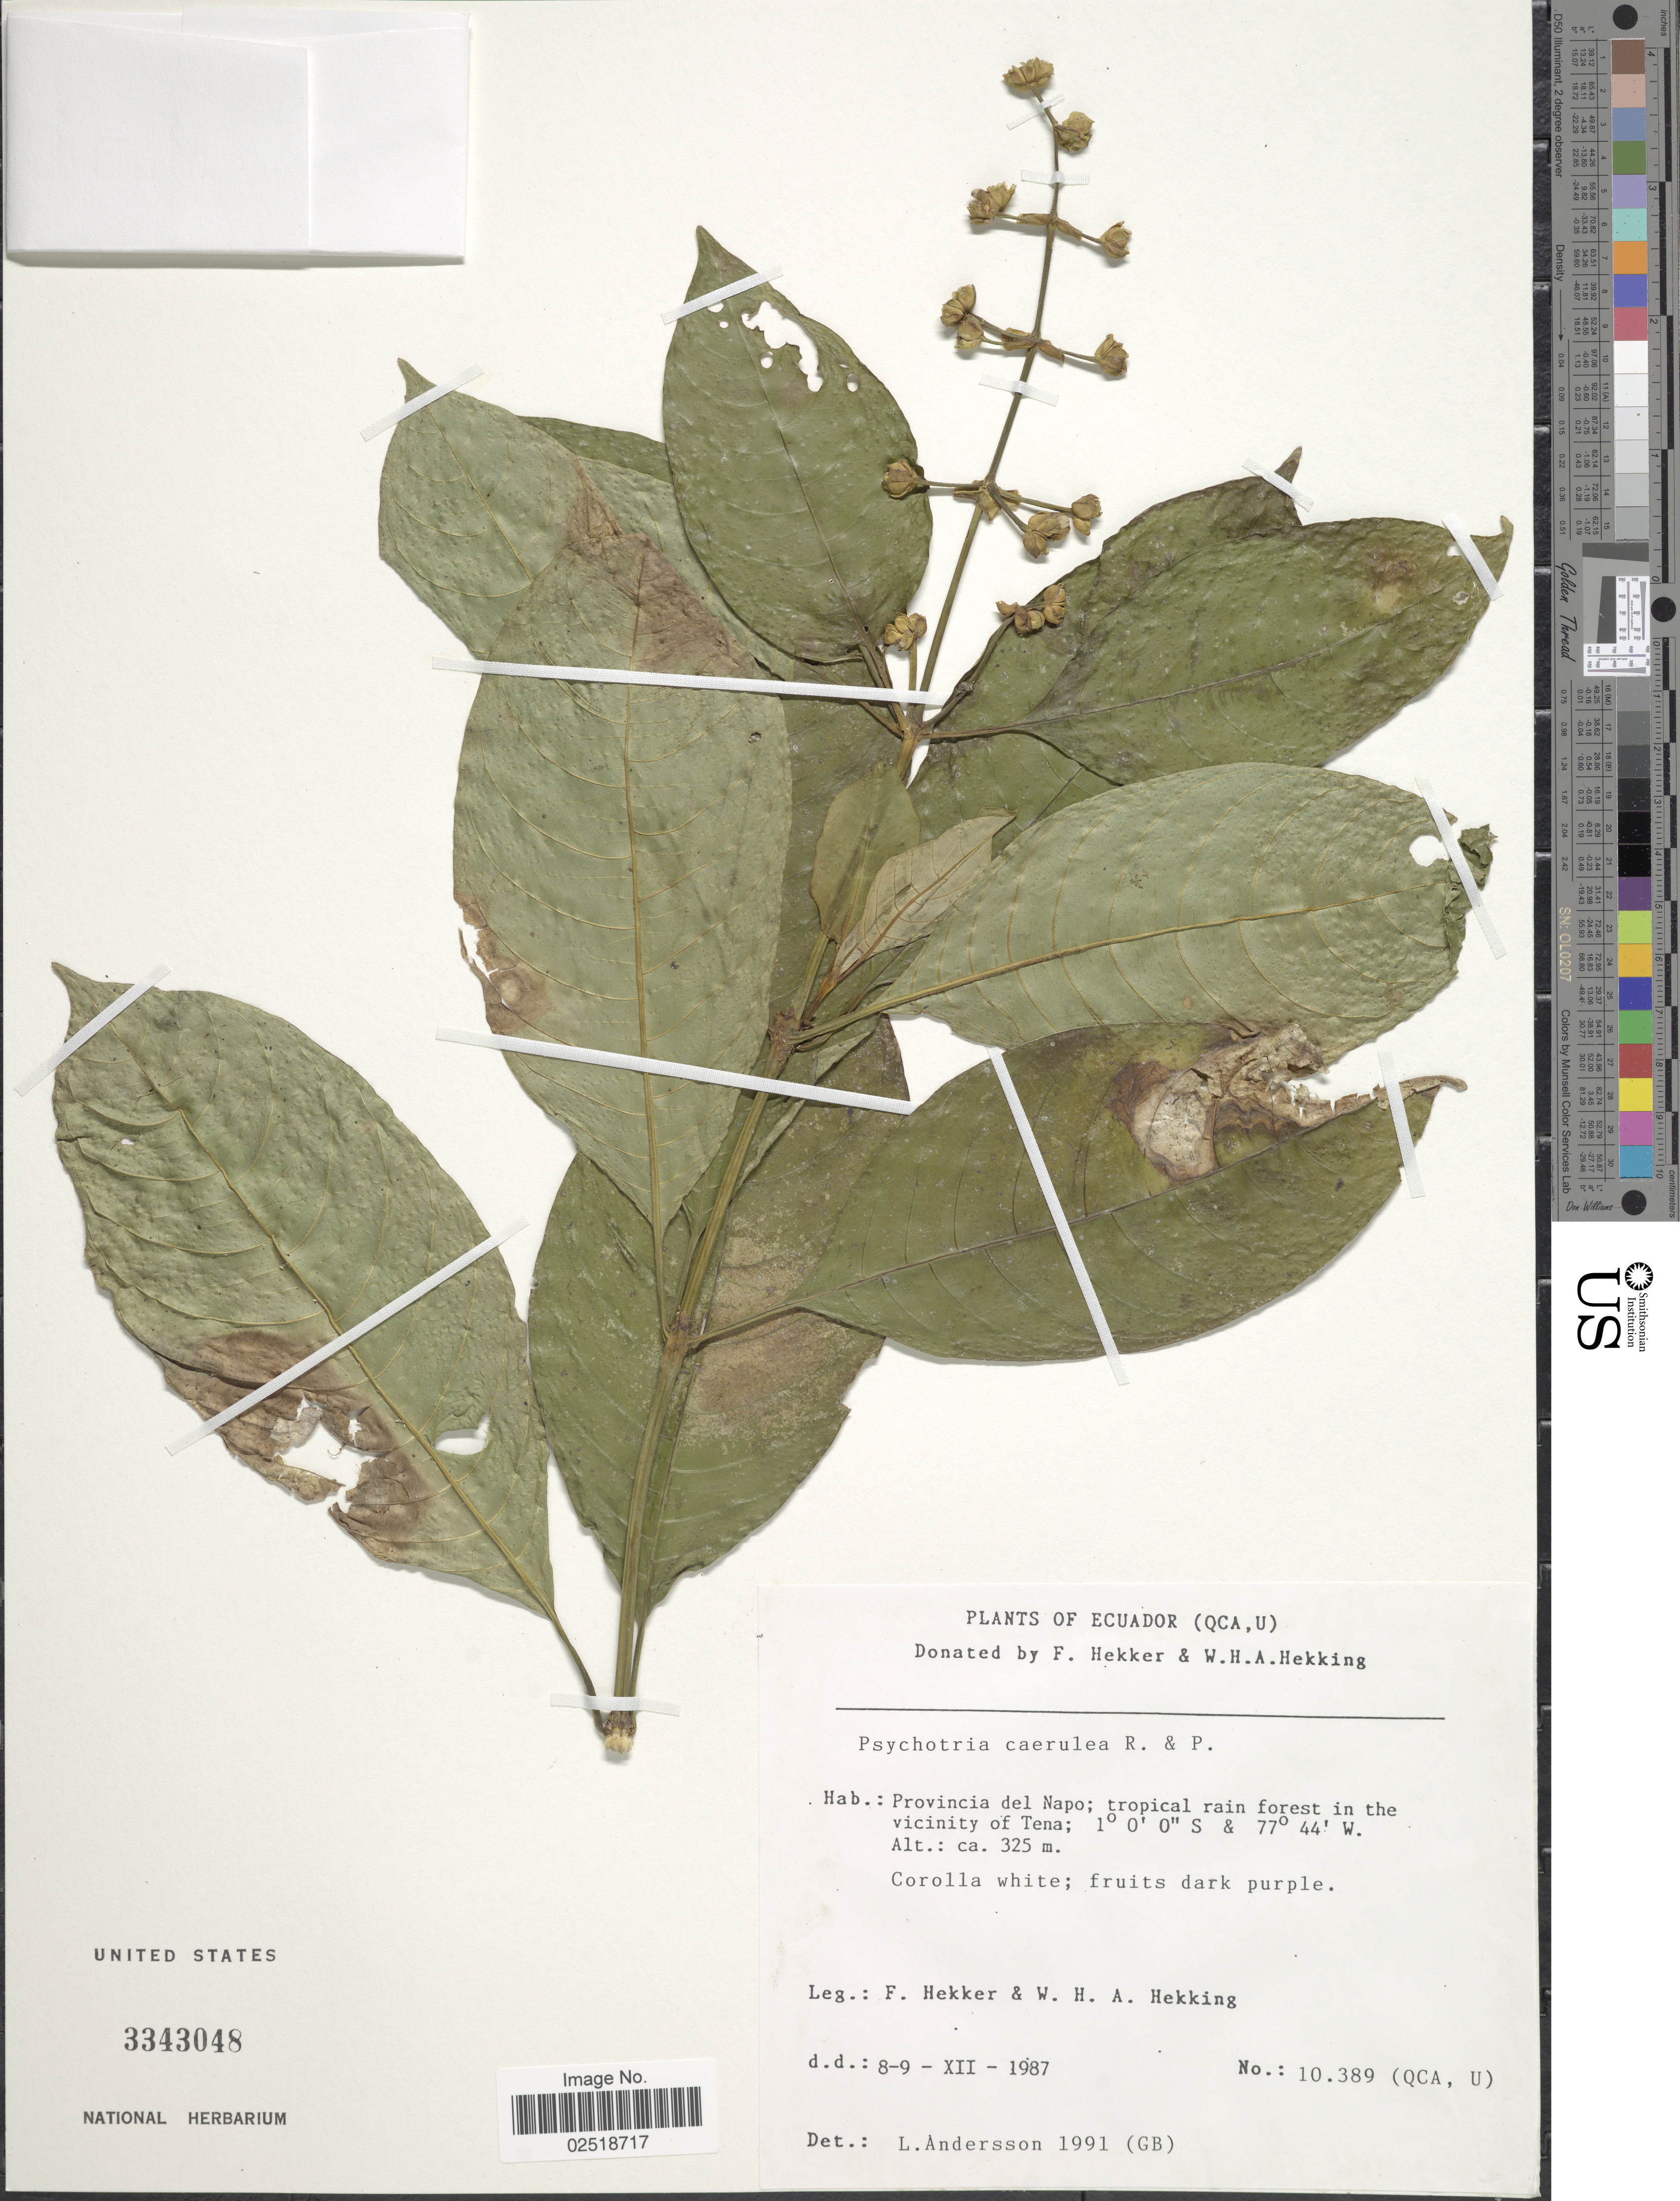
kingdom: Plantae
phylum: Tracheophyta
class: Magnoliopsida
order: Gentianales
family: Rubiaceae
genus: Psychotria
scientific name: Psychotria caerulea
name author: Ruiz & Pav.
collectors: F. Hekker & W. H. A. Hekking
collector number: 10389 (QCA, U)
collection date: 1987-12-08/1987-12-09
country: Ecuador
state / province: Napo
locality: Tropical rain forest in the vicinity of Tena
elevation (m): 325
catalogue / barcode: US 3343048